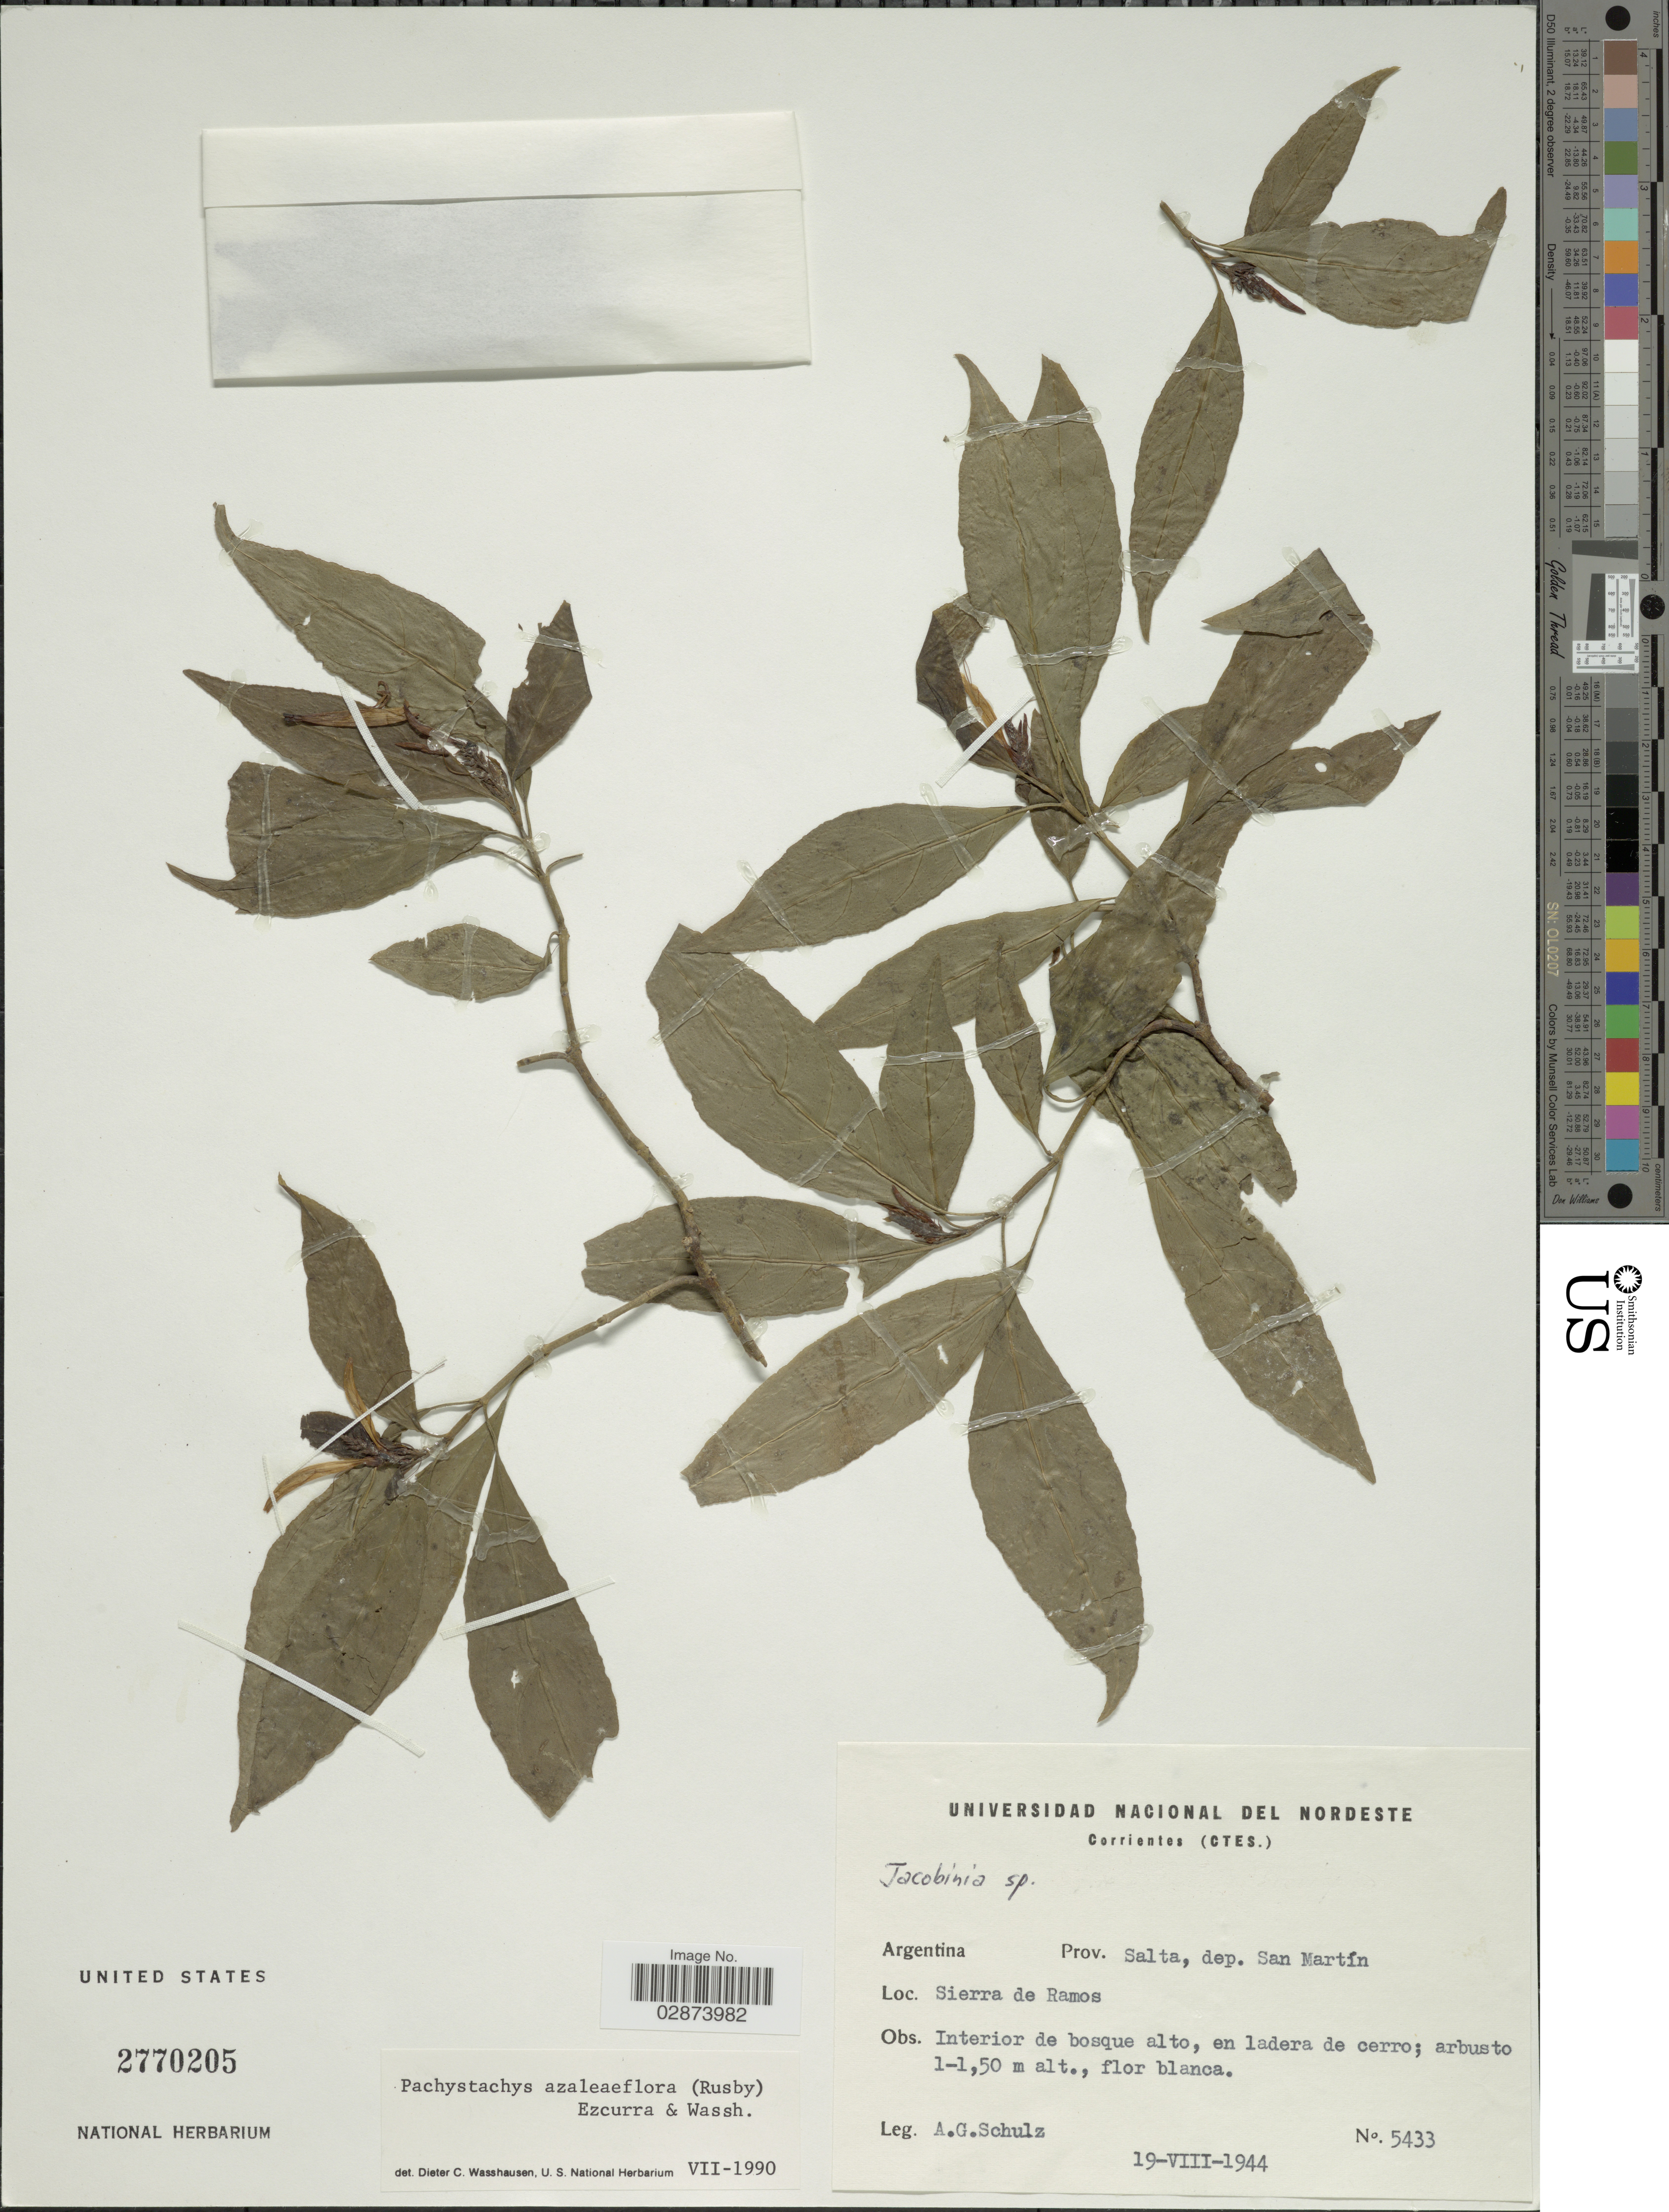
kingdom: Plantae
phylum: Tracheophyta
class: Magnoliopsida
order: Lamiales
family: Acanthaceae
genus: Schaueria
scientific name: Schaueria azaleiflora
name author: Rusby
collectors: A. G. Schulz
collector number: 5433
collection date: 1944-08-19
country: Argentina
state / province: Salta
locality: Prov. Salta, dep. San Martín. Sierra de Ramos.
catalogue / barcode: US 2770205